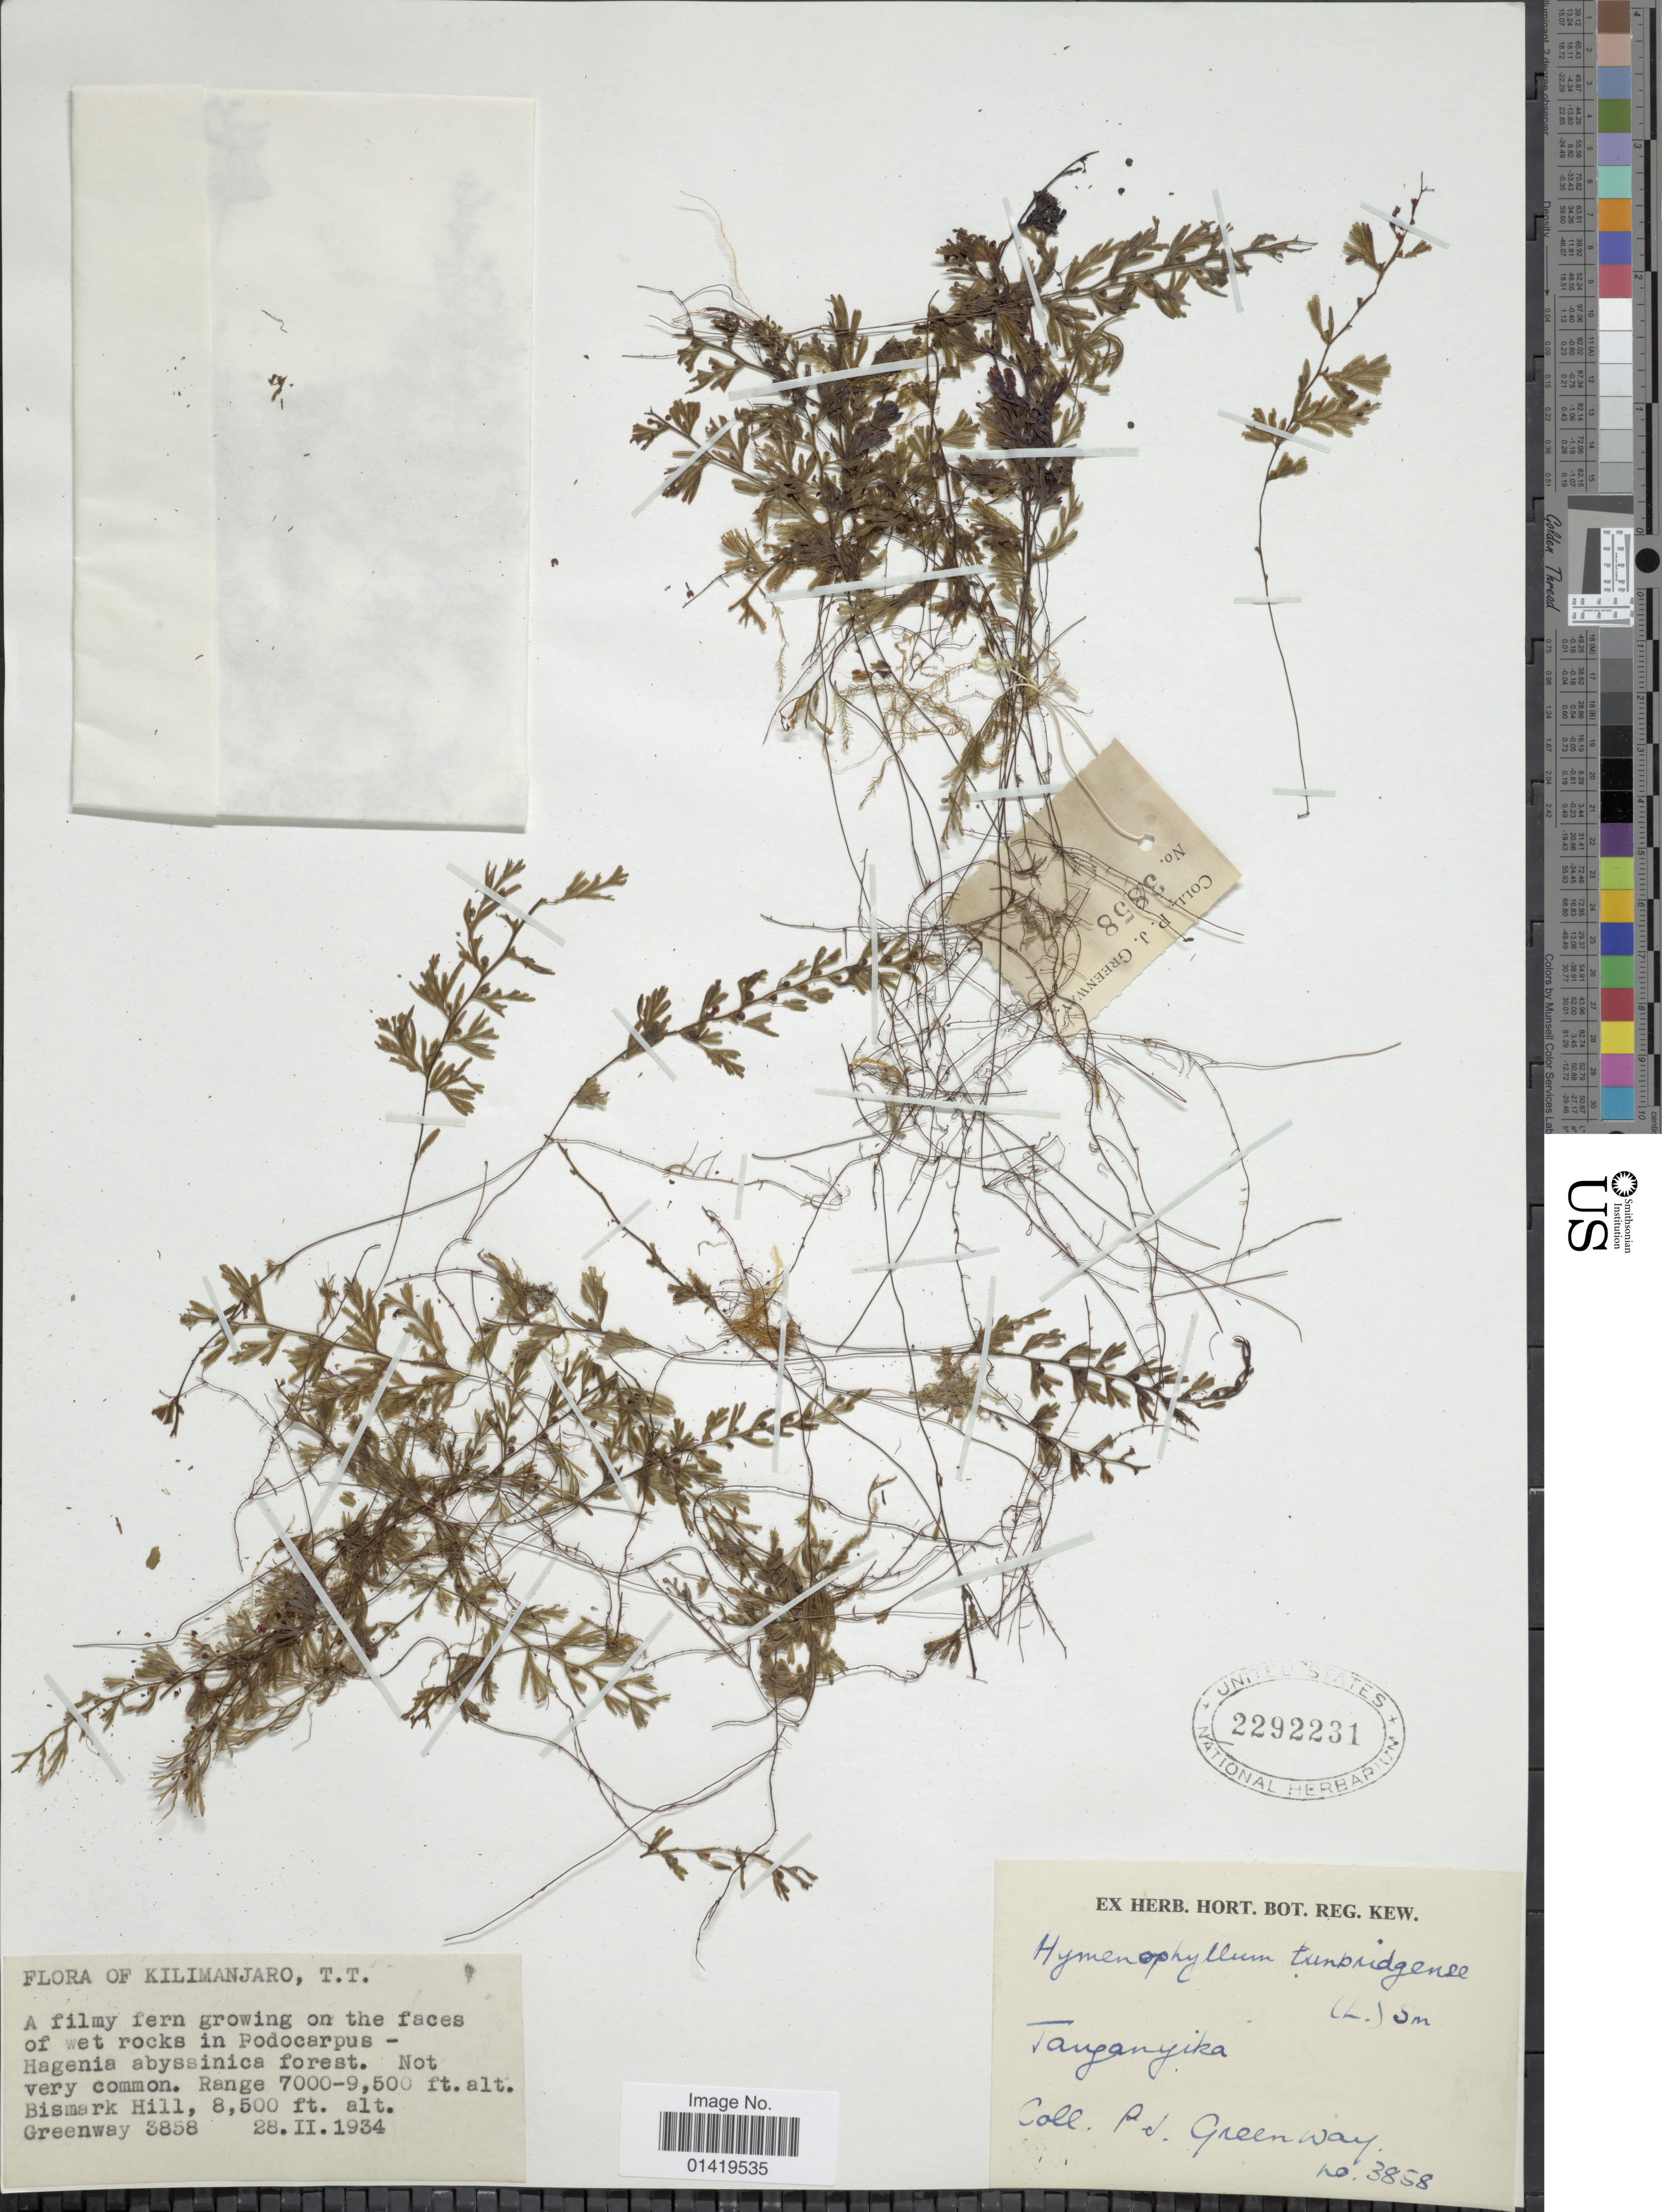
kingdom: Plantae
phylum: Tracheophyta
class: Polypodiopsida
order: Hymenophyllales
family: Hymenophyllaceae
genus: Hymenophyllum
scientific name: Hymenophyllum tunbrigense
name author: (L.) Small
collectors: P. J. Greenway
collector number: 3858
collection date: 1934-11-28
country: Tanzania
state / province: Kilimanjaro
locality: Tanganyika Kilimanjaro T.T. Bismark Hill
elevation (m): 2591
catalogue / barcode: US 2292231